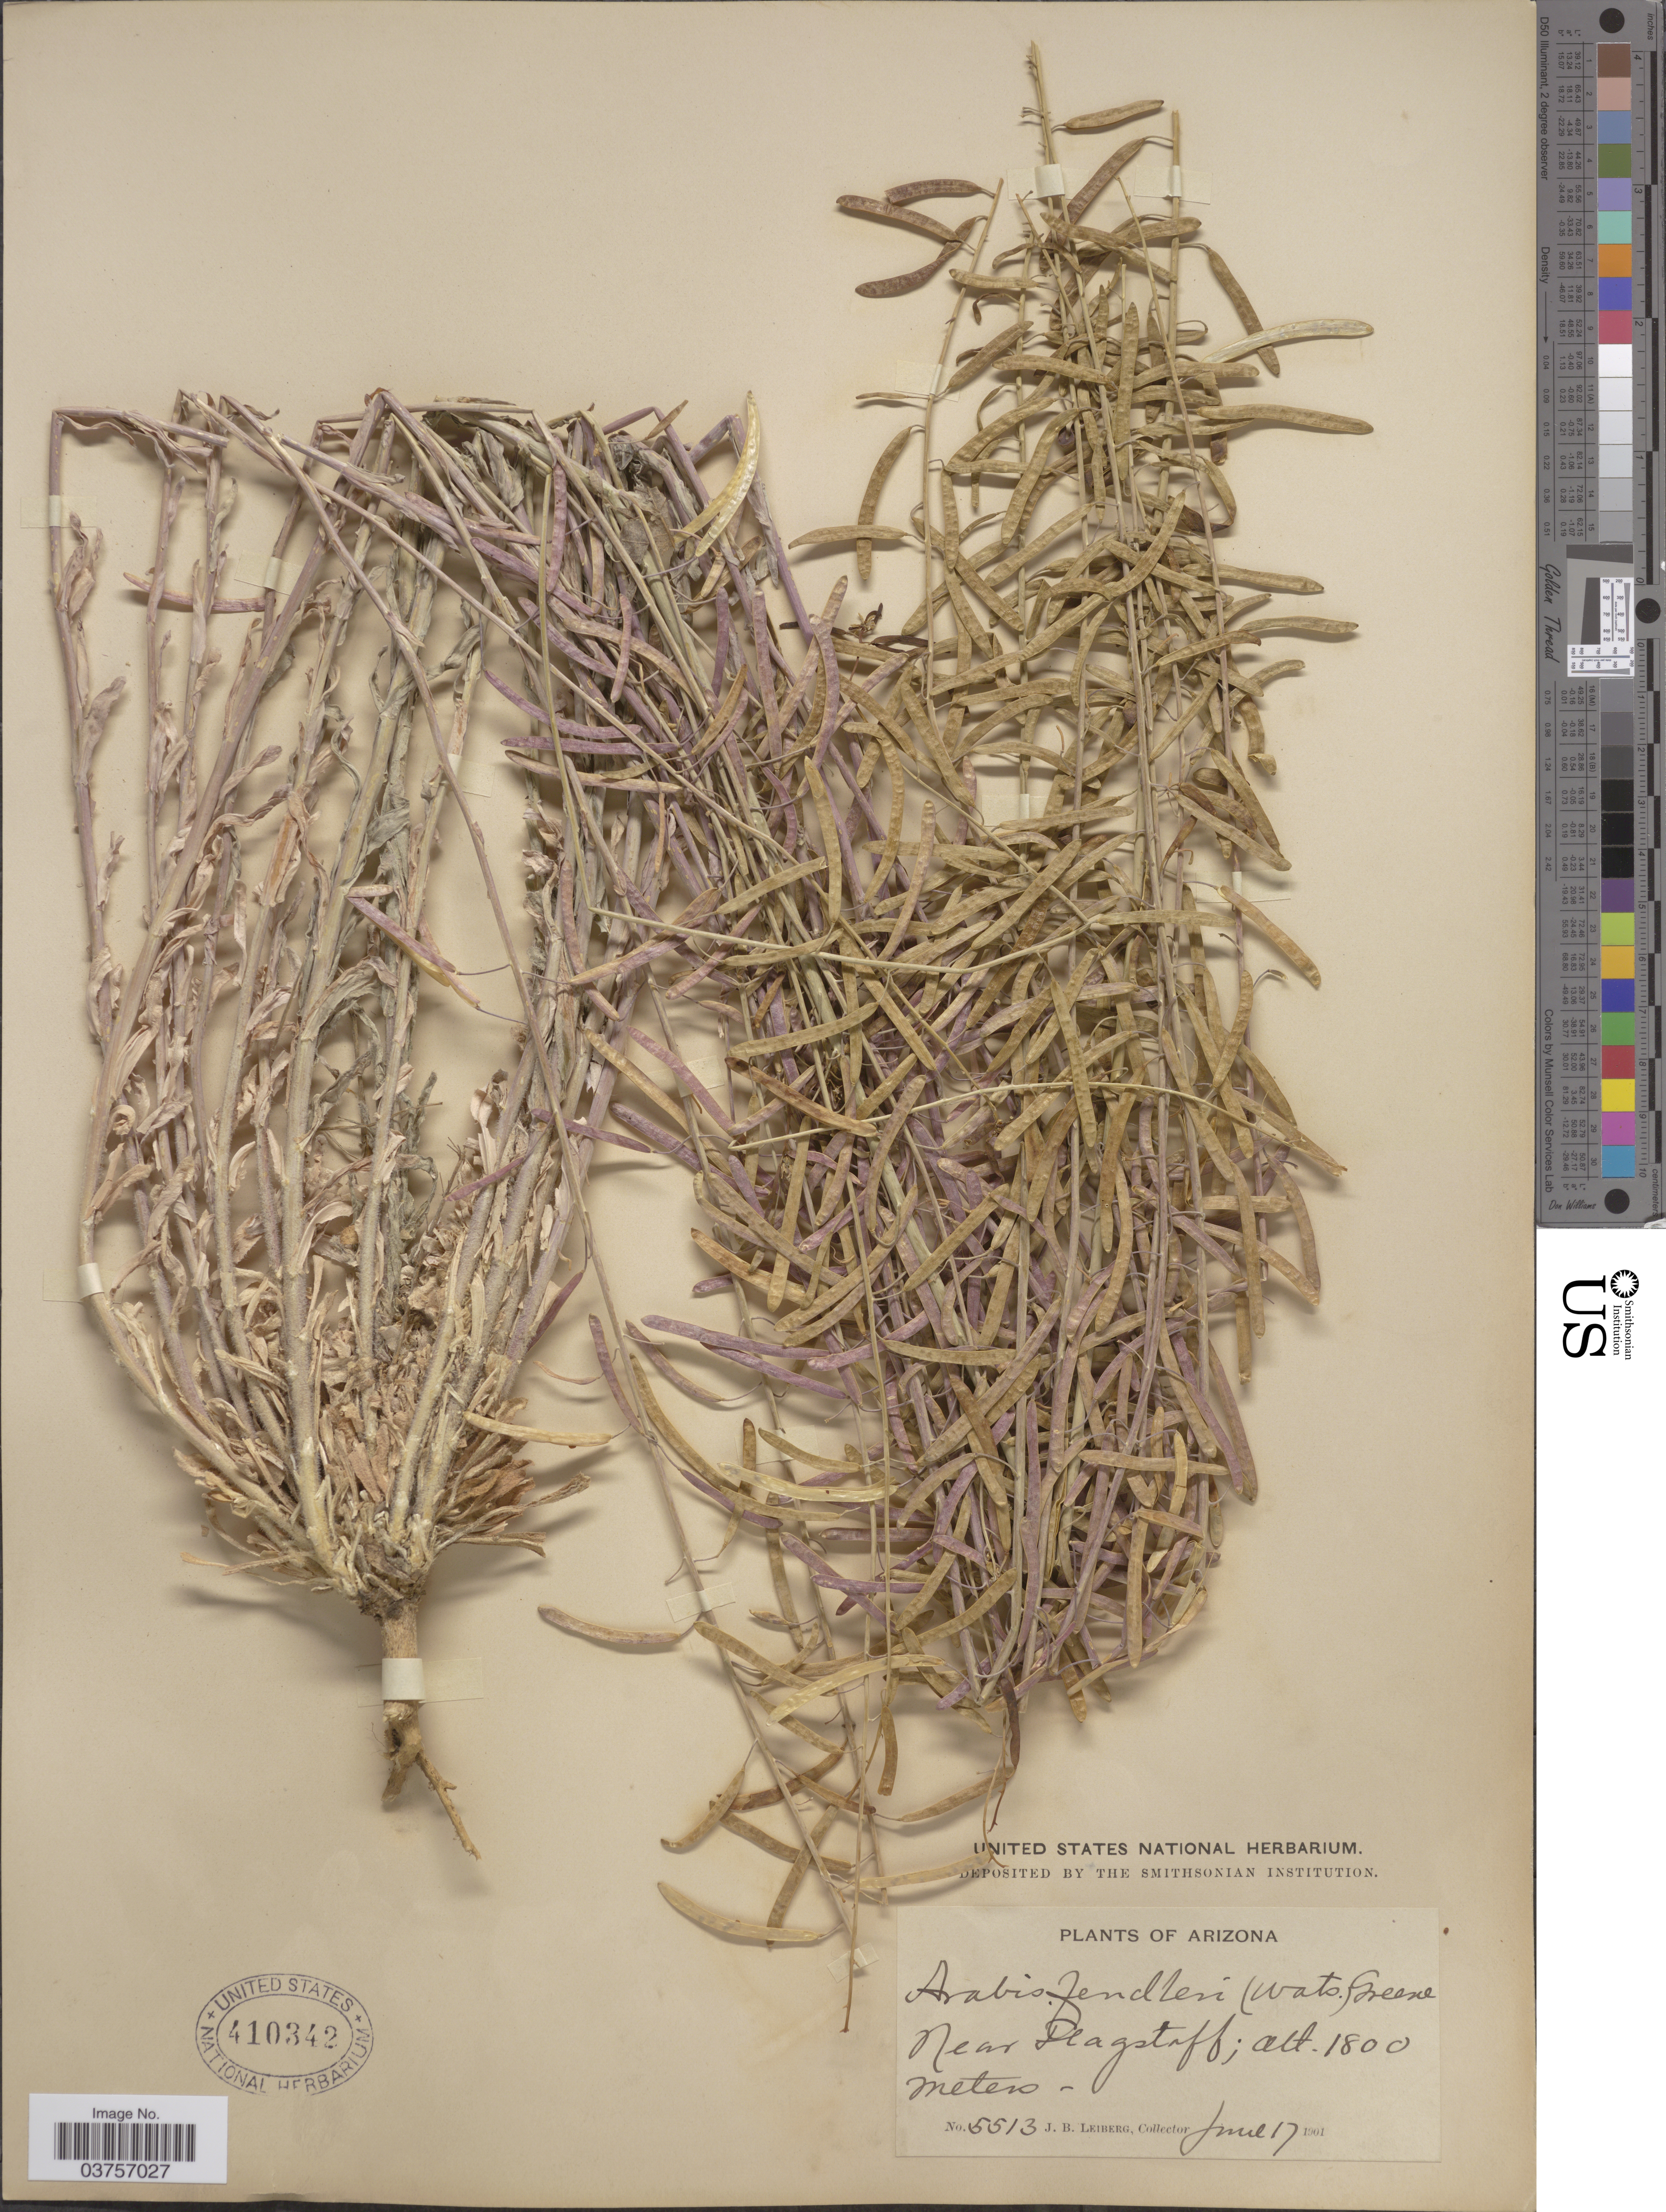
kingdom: Plantae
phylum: Tracheophyta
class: Magnoliopsida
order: Brassicales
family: Brassicaceae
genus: Arabis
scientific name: Arabis fendleri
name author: (S. Watson) Greene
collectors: J. B. Leiberg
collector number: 5513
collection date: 1901-06-17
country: United States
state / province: Arizona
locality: Near Flagstaff.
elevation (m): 1800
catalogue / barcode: US 410342